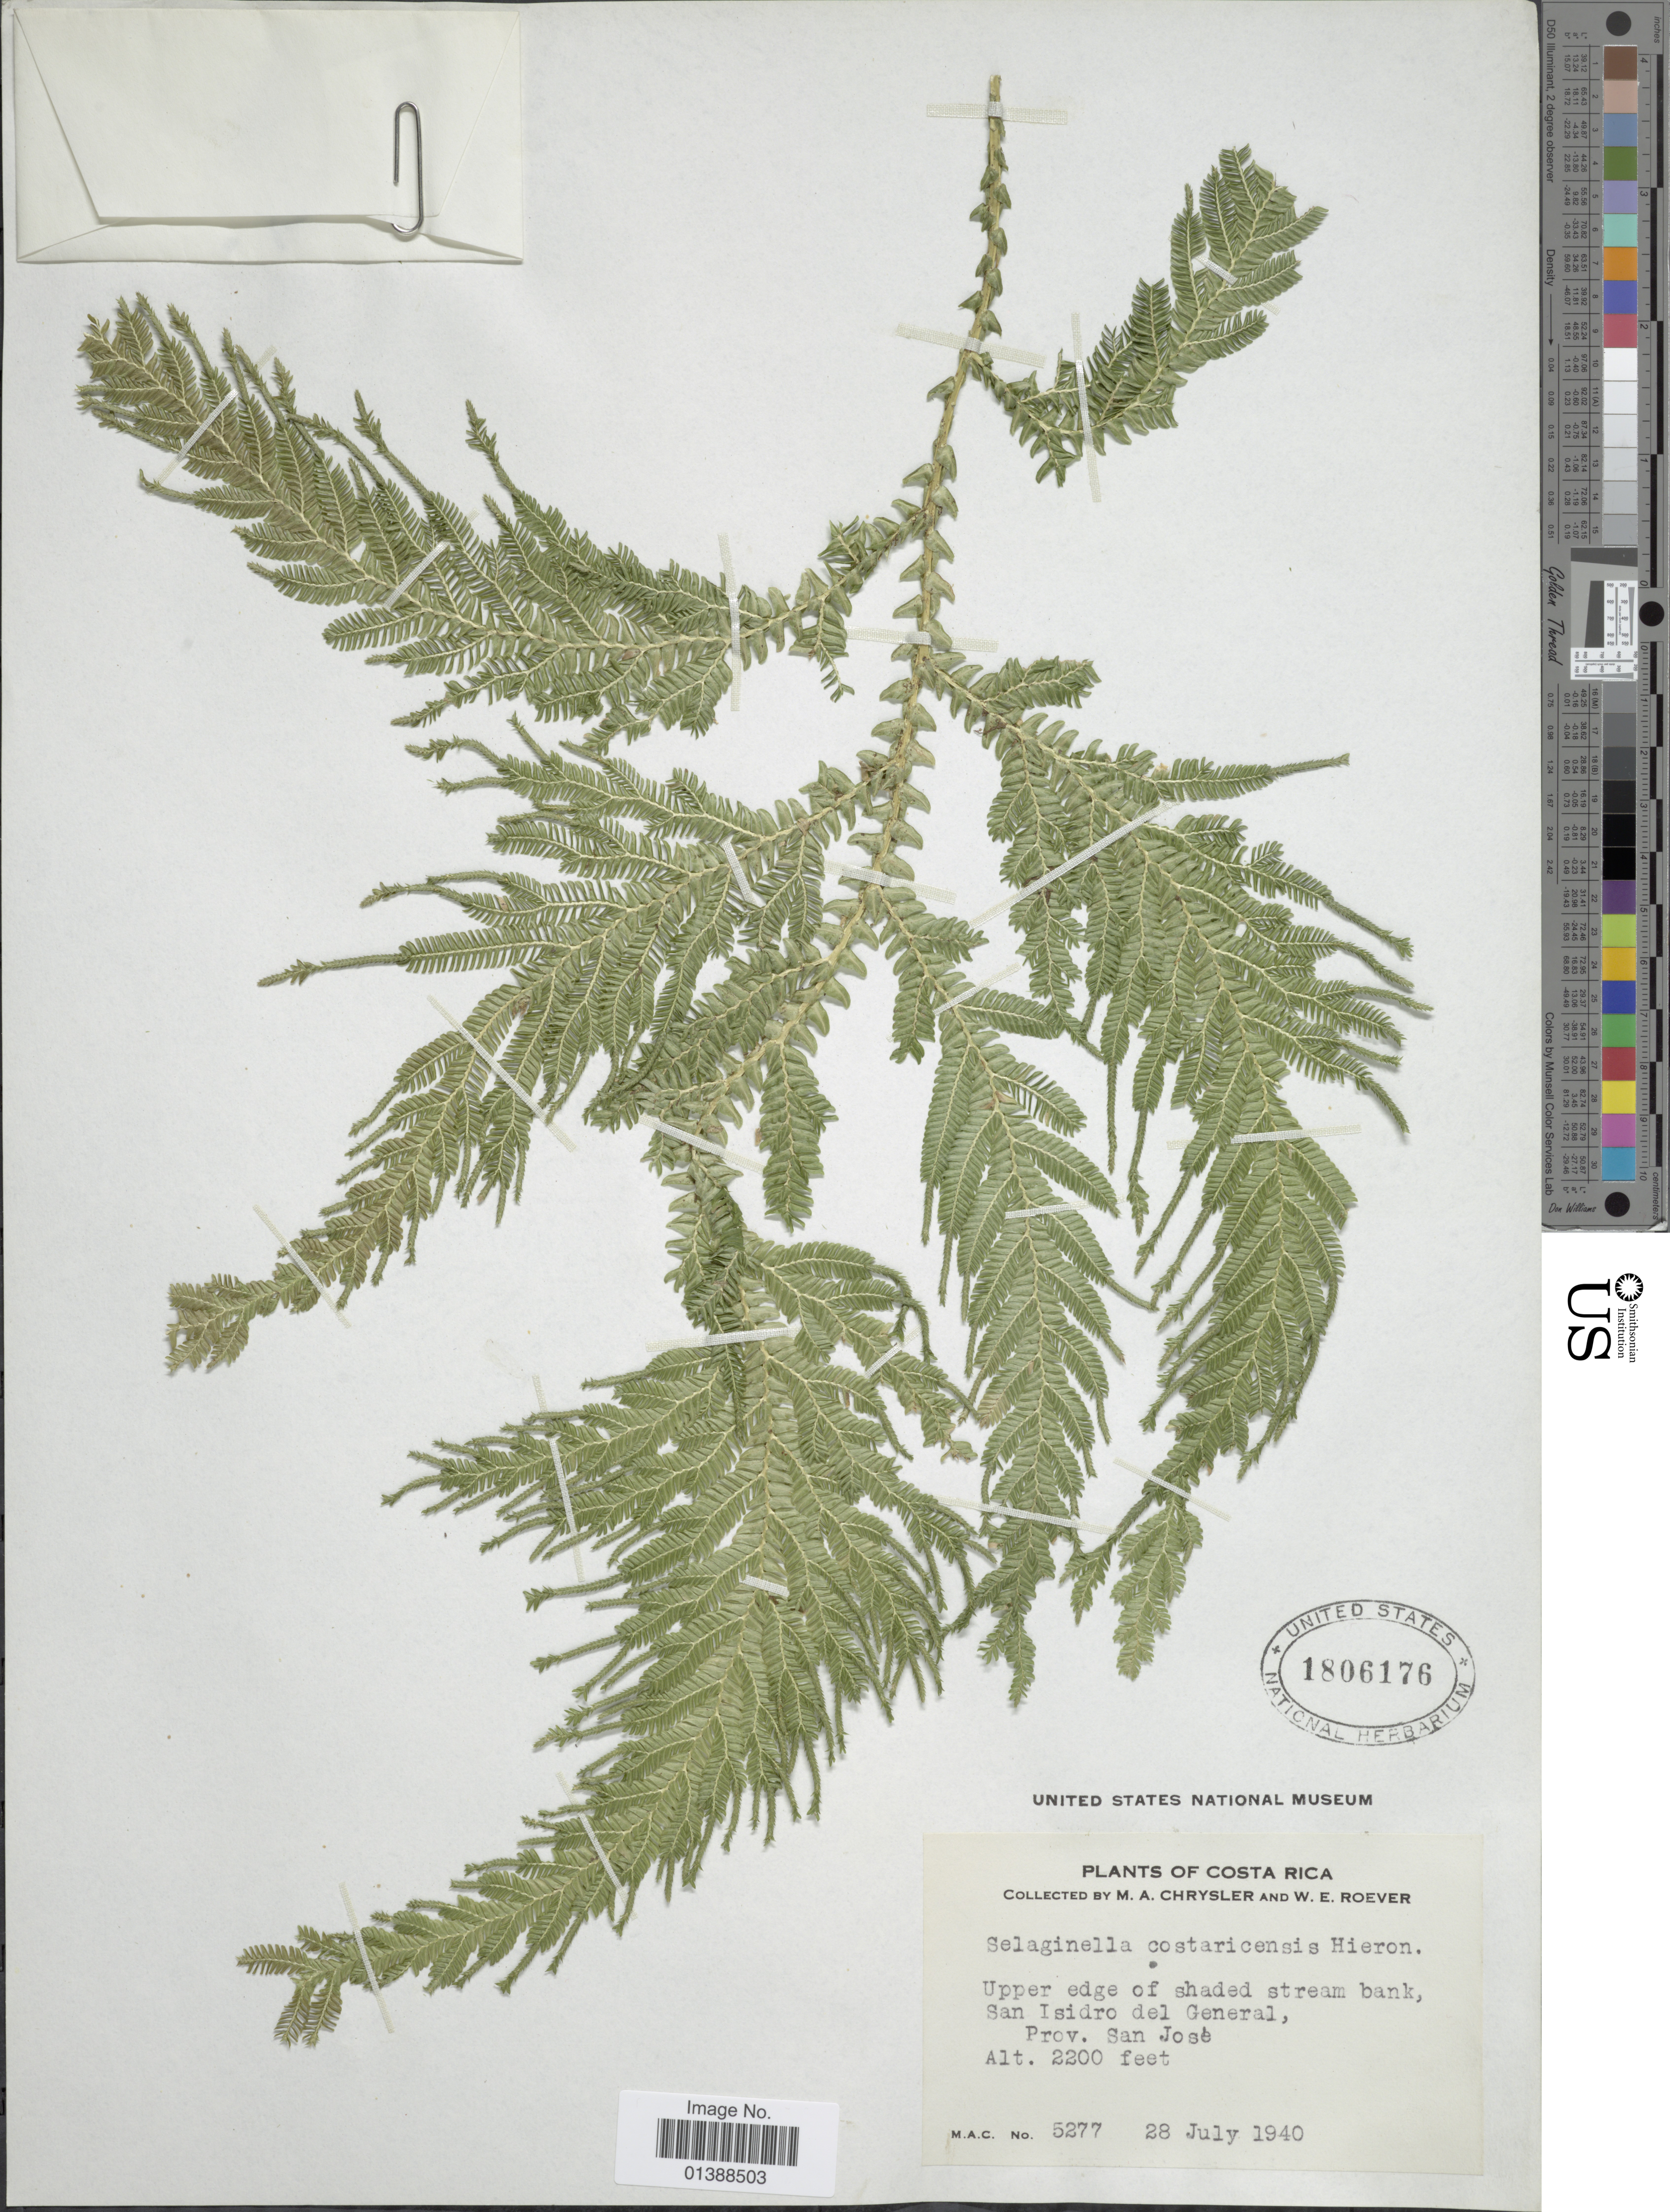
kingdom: Plantae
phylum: Tracheophyta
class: Lycopodiopsida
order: Selaginellales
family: Selaginellaceae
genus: Selaginella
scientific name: Selaginella oaxacana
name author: Spring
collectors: M. A. Chrysler & W. Roever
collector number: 5277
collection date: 1940-07-28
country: Costa Rica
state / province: San José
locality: San Isidro del General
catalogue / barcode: US 1806176